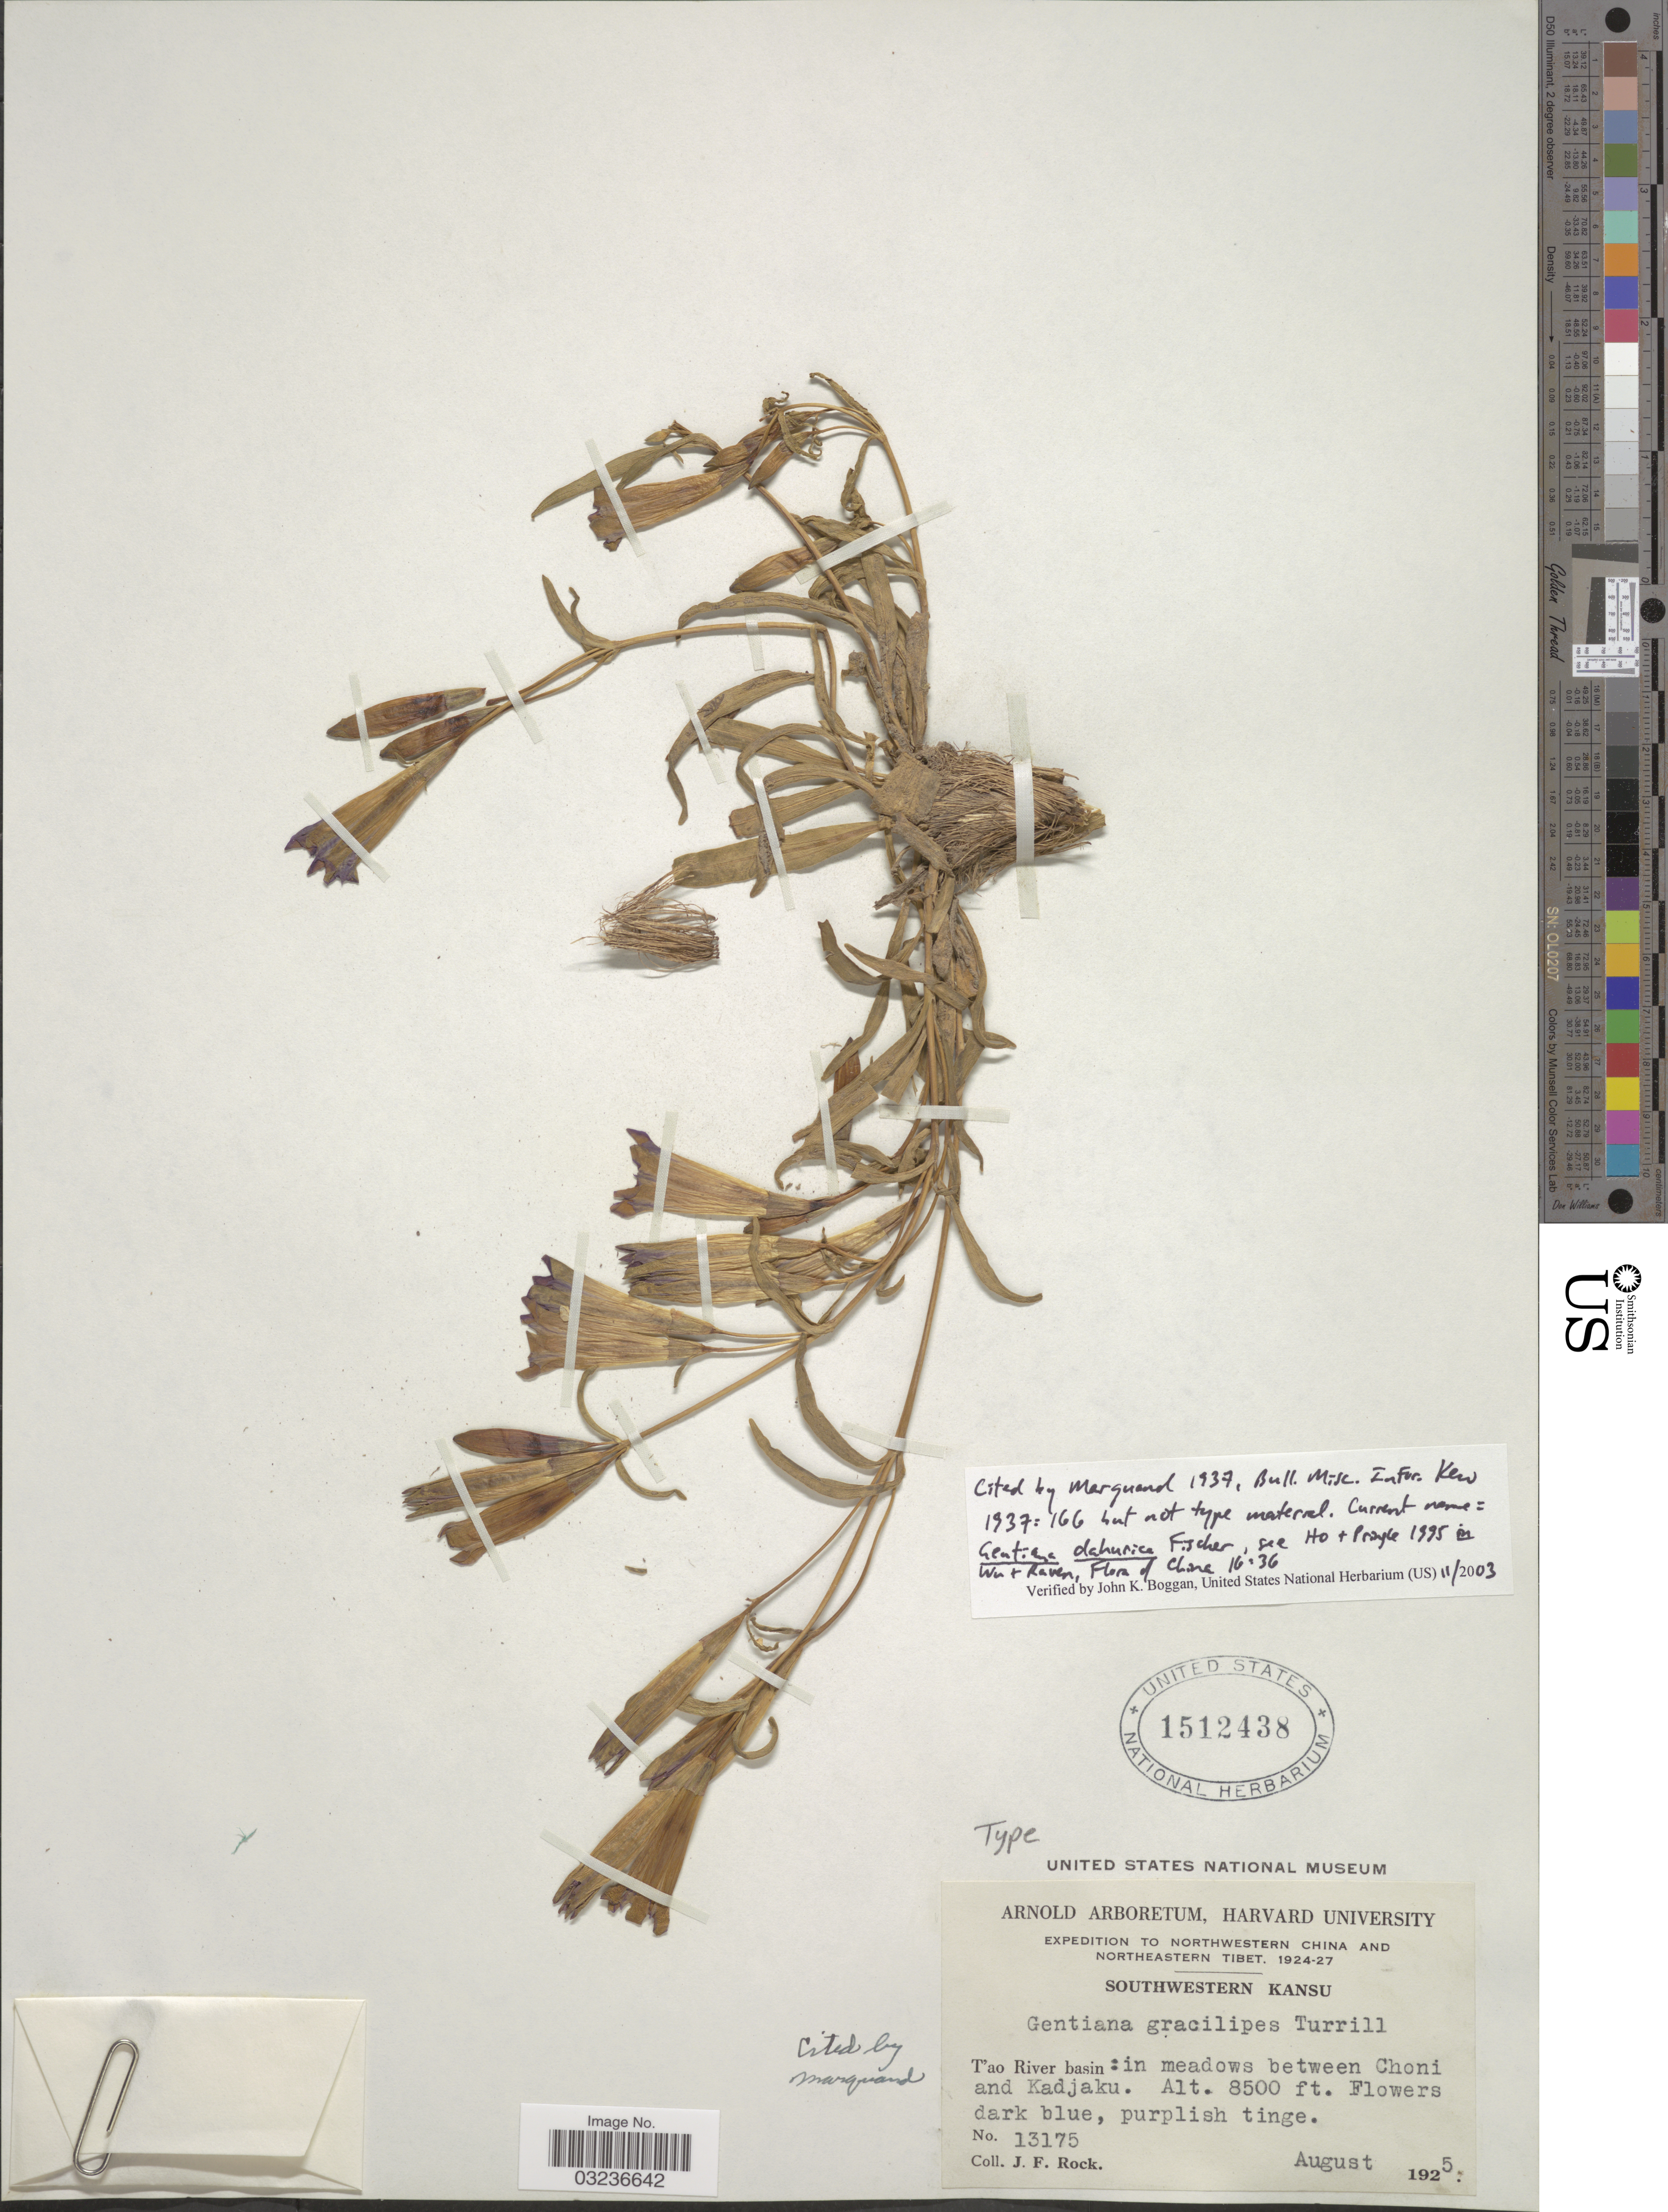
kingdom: Plantae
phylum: Tracheophyta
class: Magnoliopsida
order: Gentianales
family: Gentianaceae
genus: Gentiana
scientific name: Gentiana gracilipes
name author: Turrill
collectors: J. Rock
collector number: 13175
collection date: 1925-08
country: China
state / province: Gansu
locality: Northwestern China and Northeastern Tibet. Southwestern Kansu. T'ao River basin: in meadows between Choni and Kadjaku.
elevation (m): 2591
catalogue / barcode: US 1512438